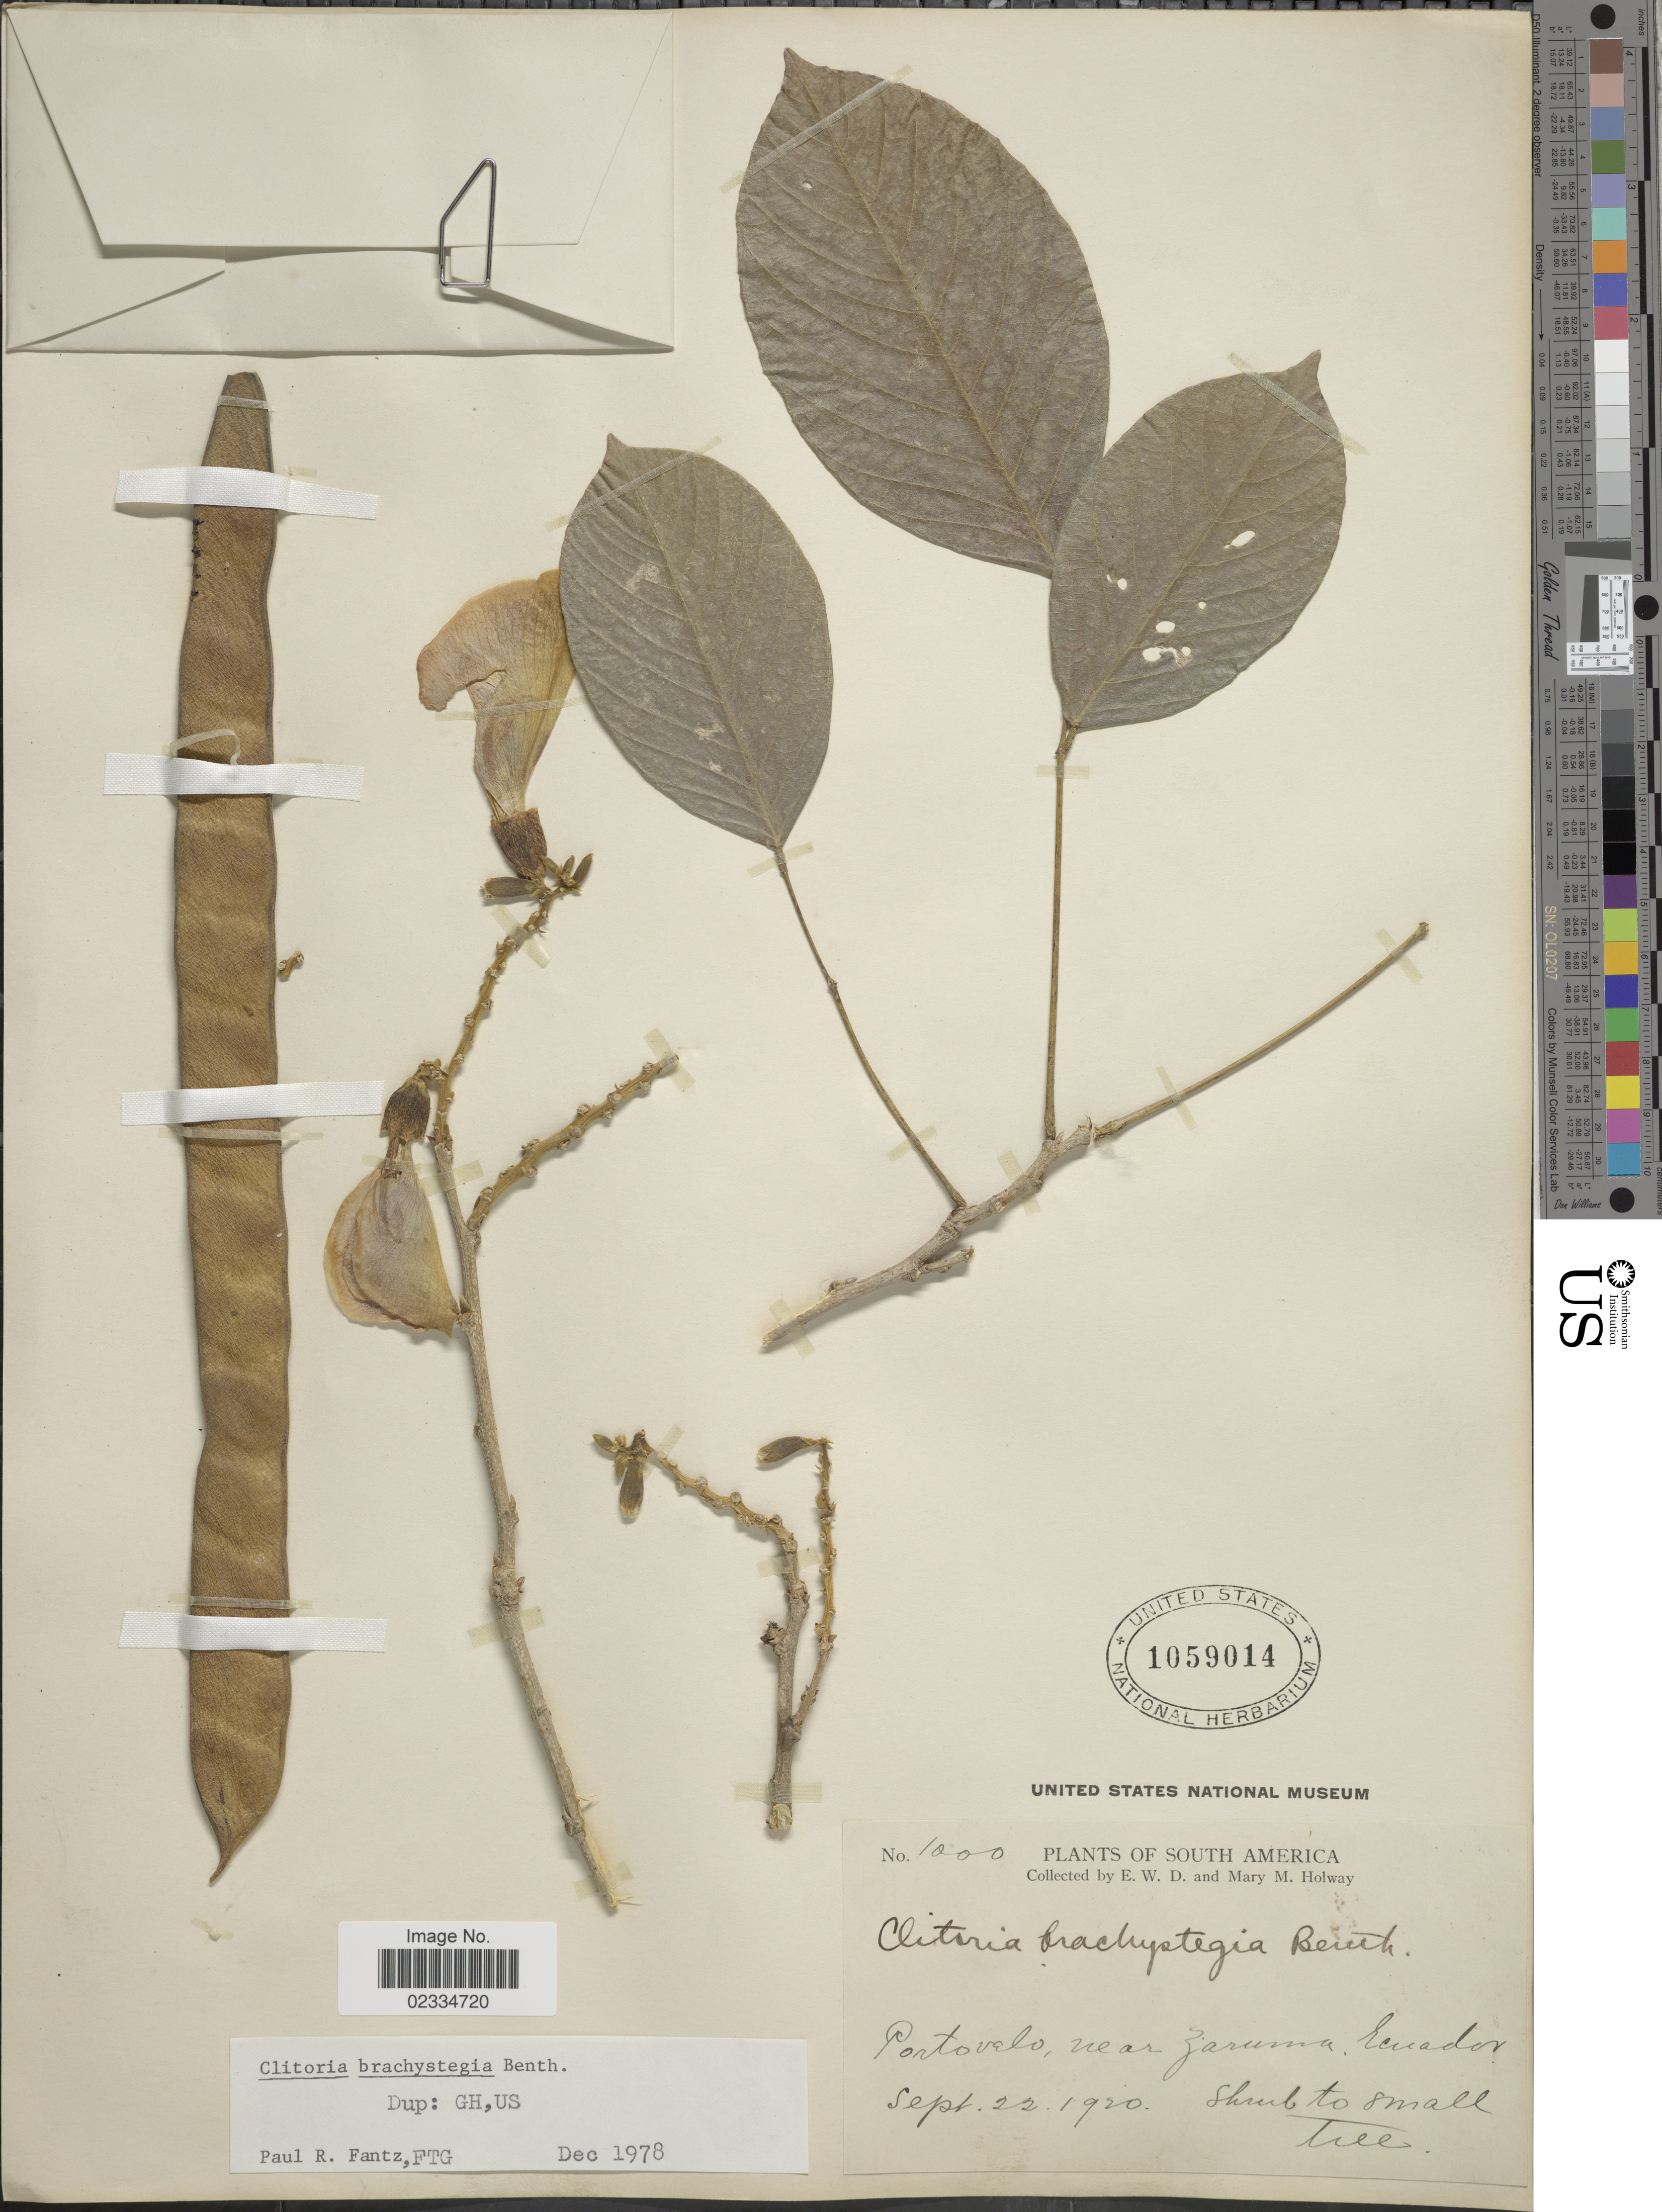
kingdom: Plantae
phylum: Tracheophyta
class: Magnoliopsida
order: Fabales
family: Fabaceae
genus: Clitoria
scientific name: Clitoria brachystegia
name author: Benth.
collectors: E. W. D. Holway & M. M. Holway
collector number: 1000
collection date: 1920-09-22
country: Ecuador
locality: Portovelo, near Zaruma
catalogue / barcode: US 1059014